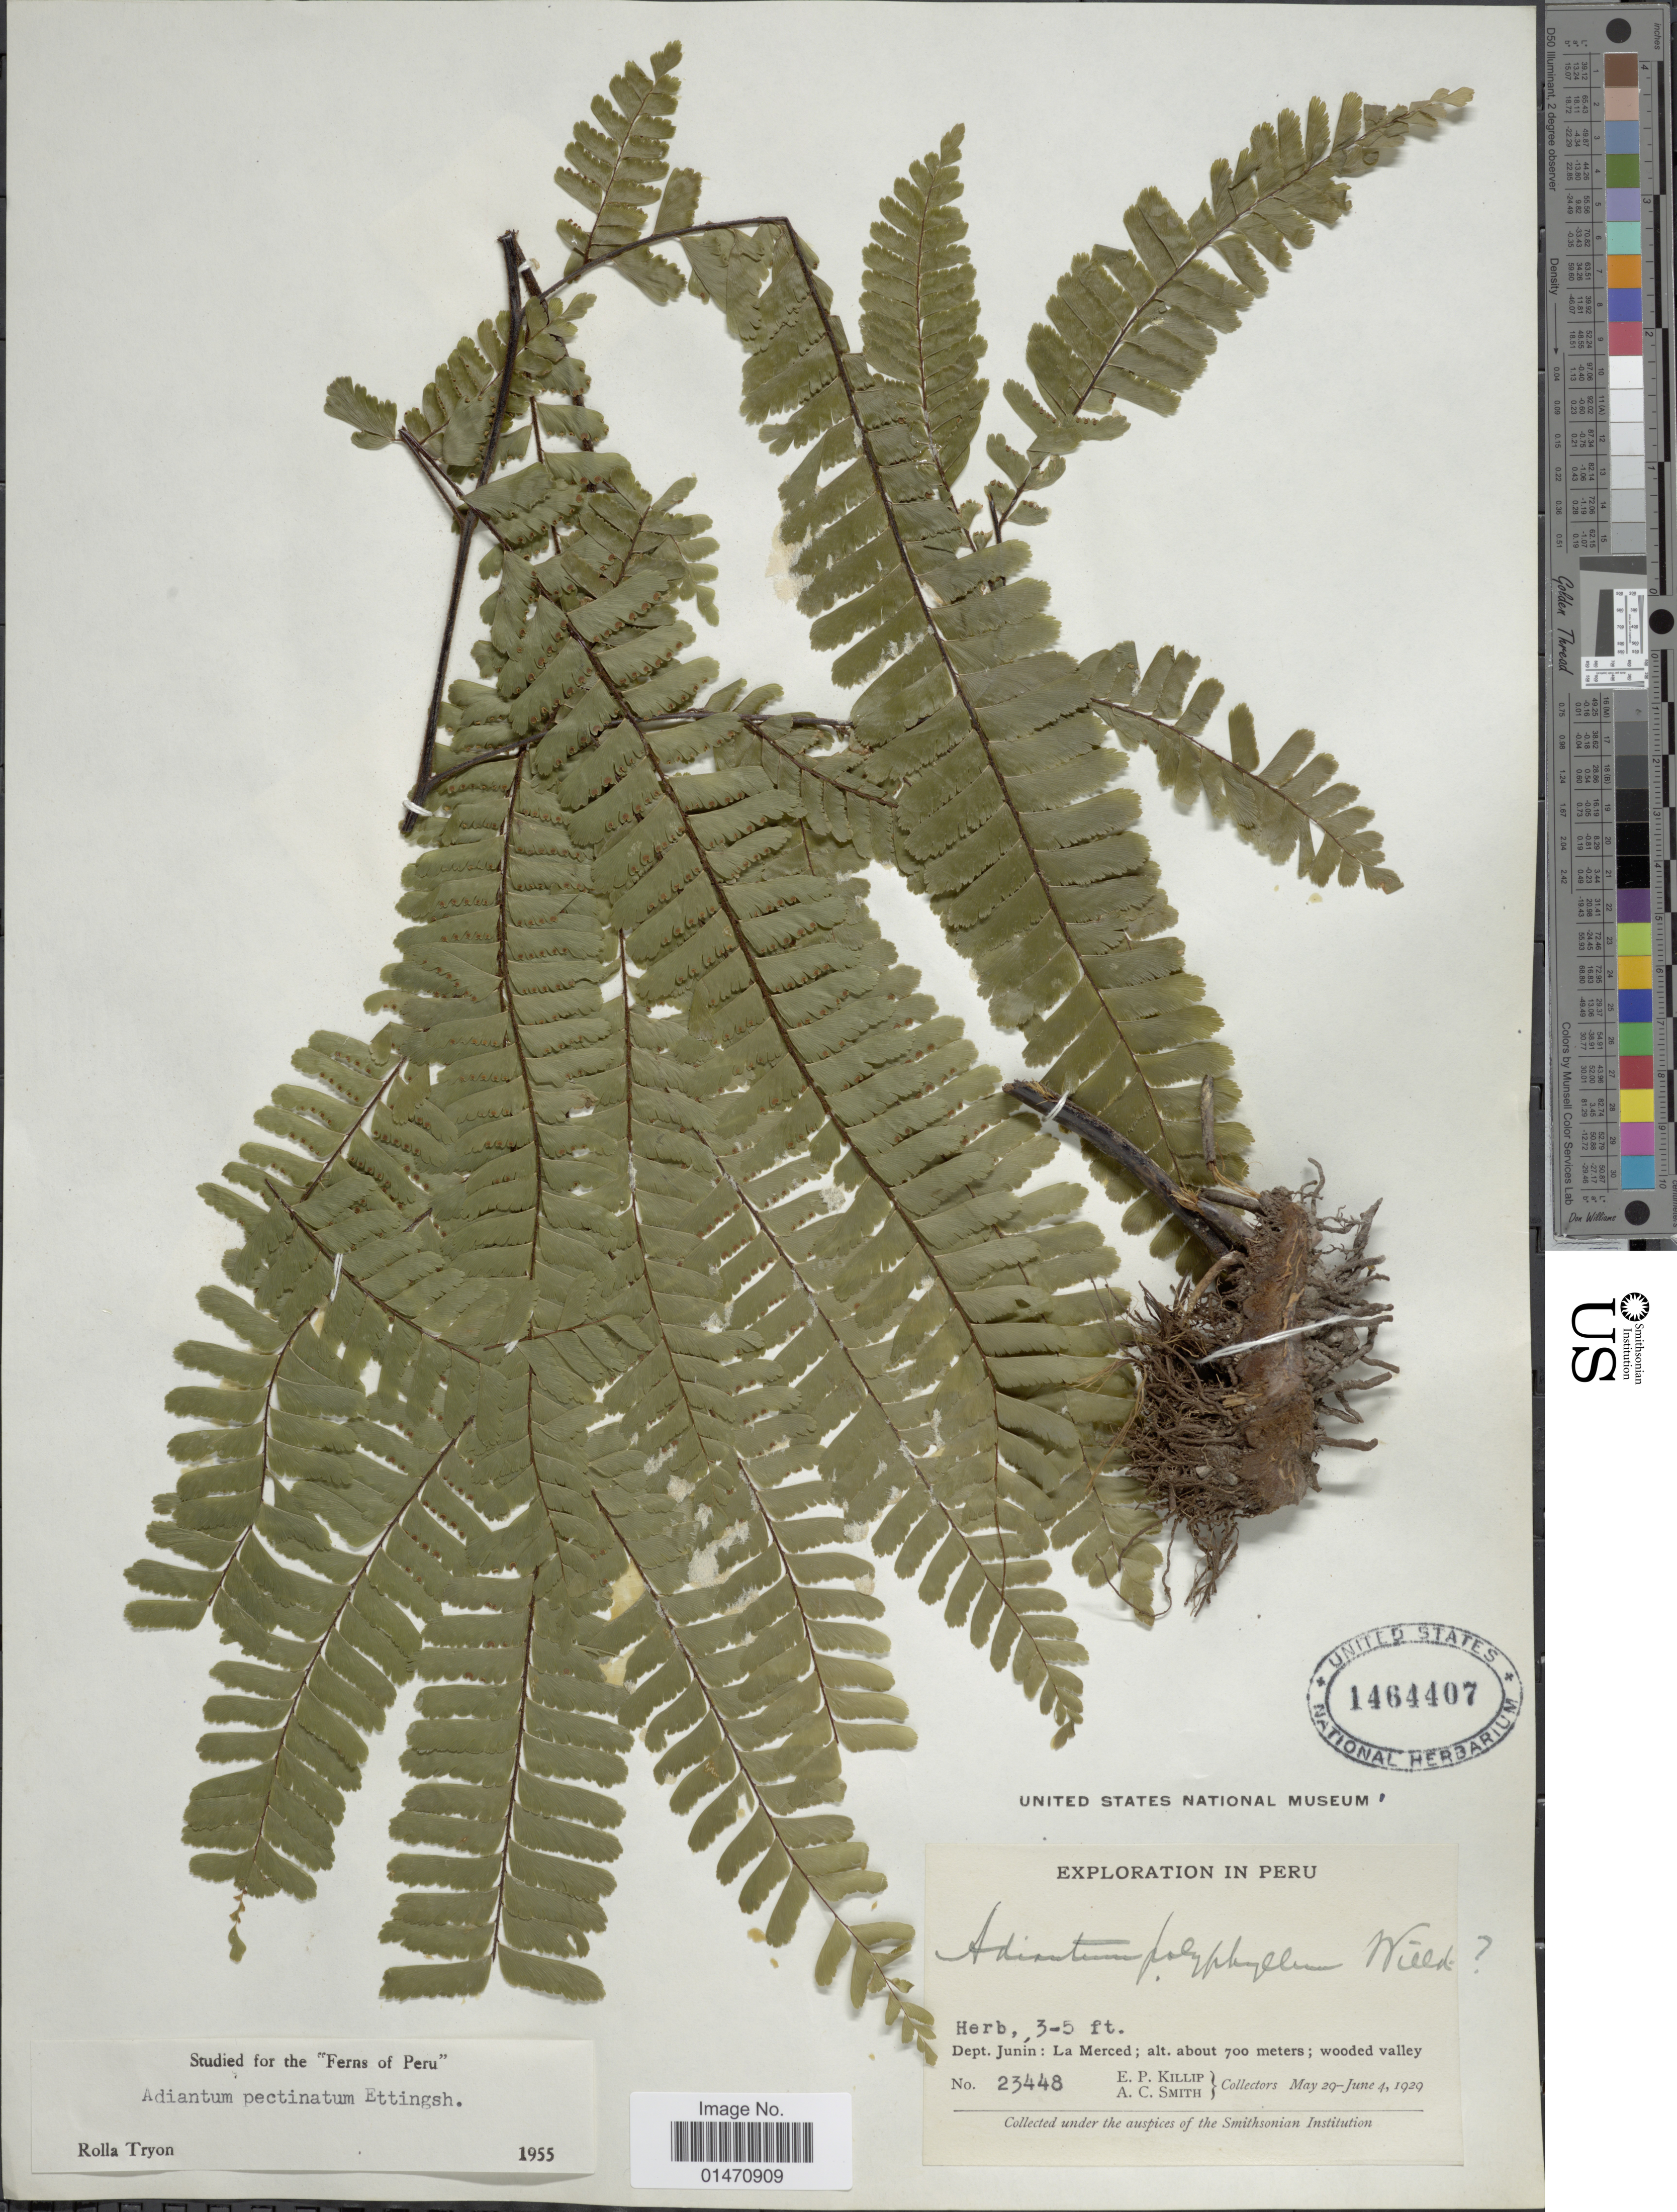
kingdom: Plantae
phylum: Tracheophyta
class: Polypodiopsida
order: Polypodiales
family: Pteridaceae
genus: Adiantum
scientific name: Adiantum pectinatum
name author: Kunze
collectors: E. P. Killip & A. C. Smith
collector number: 23448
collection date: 1929-05-29/1929-06-04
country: Peru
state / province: Junín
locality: Dept. Junin: La Merced,wooded valley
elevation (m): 700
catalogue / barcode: US 1464407